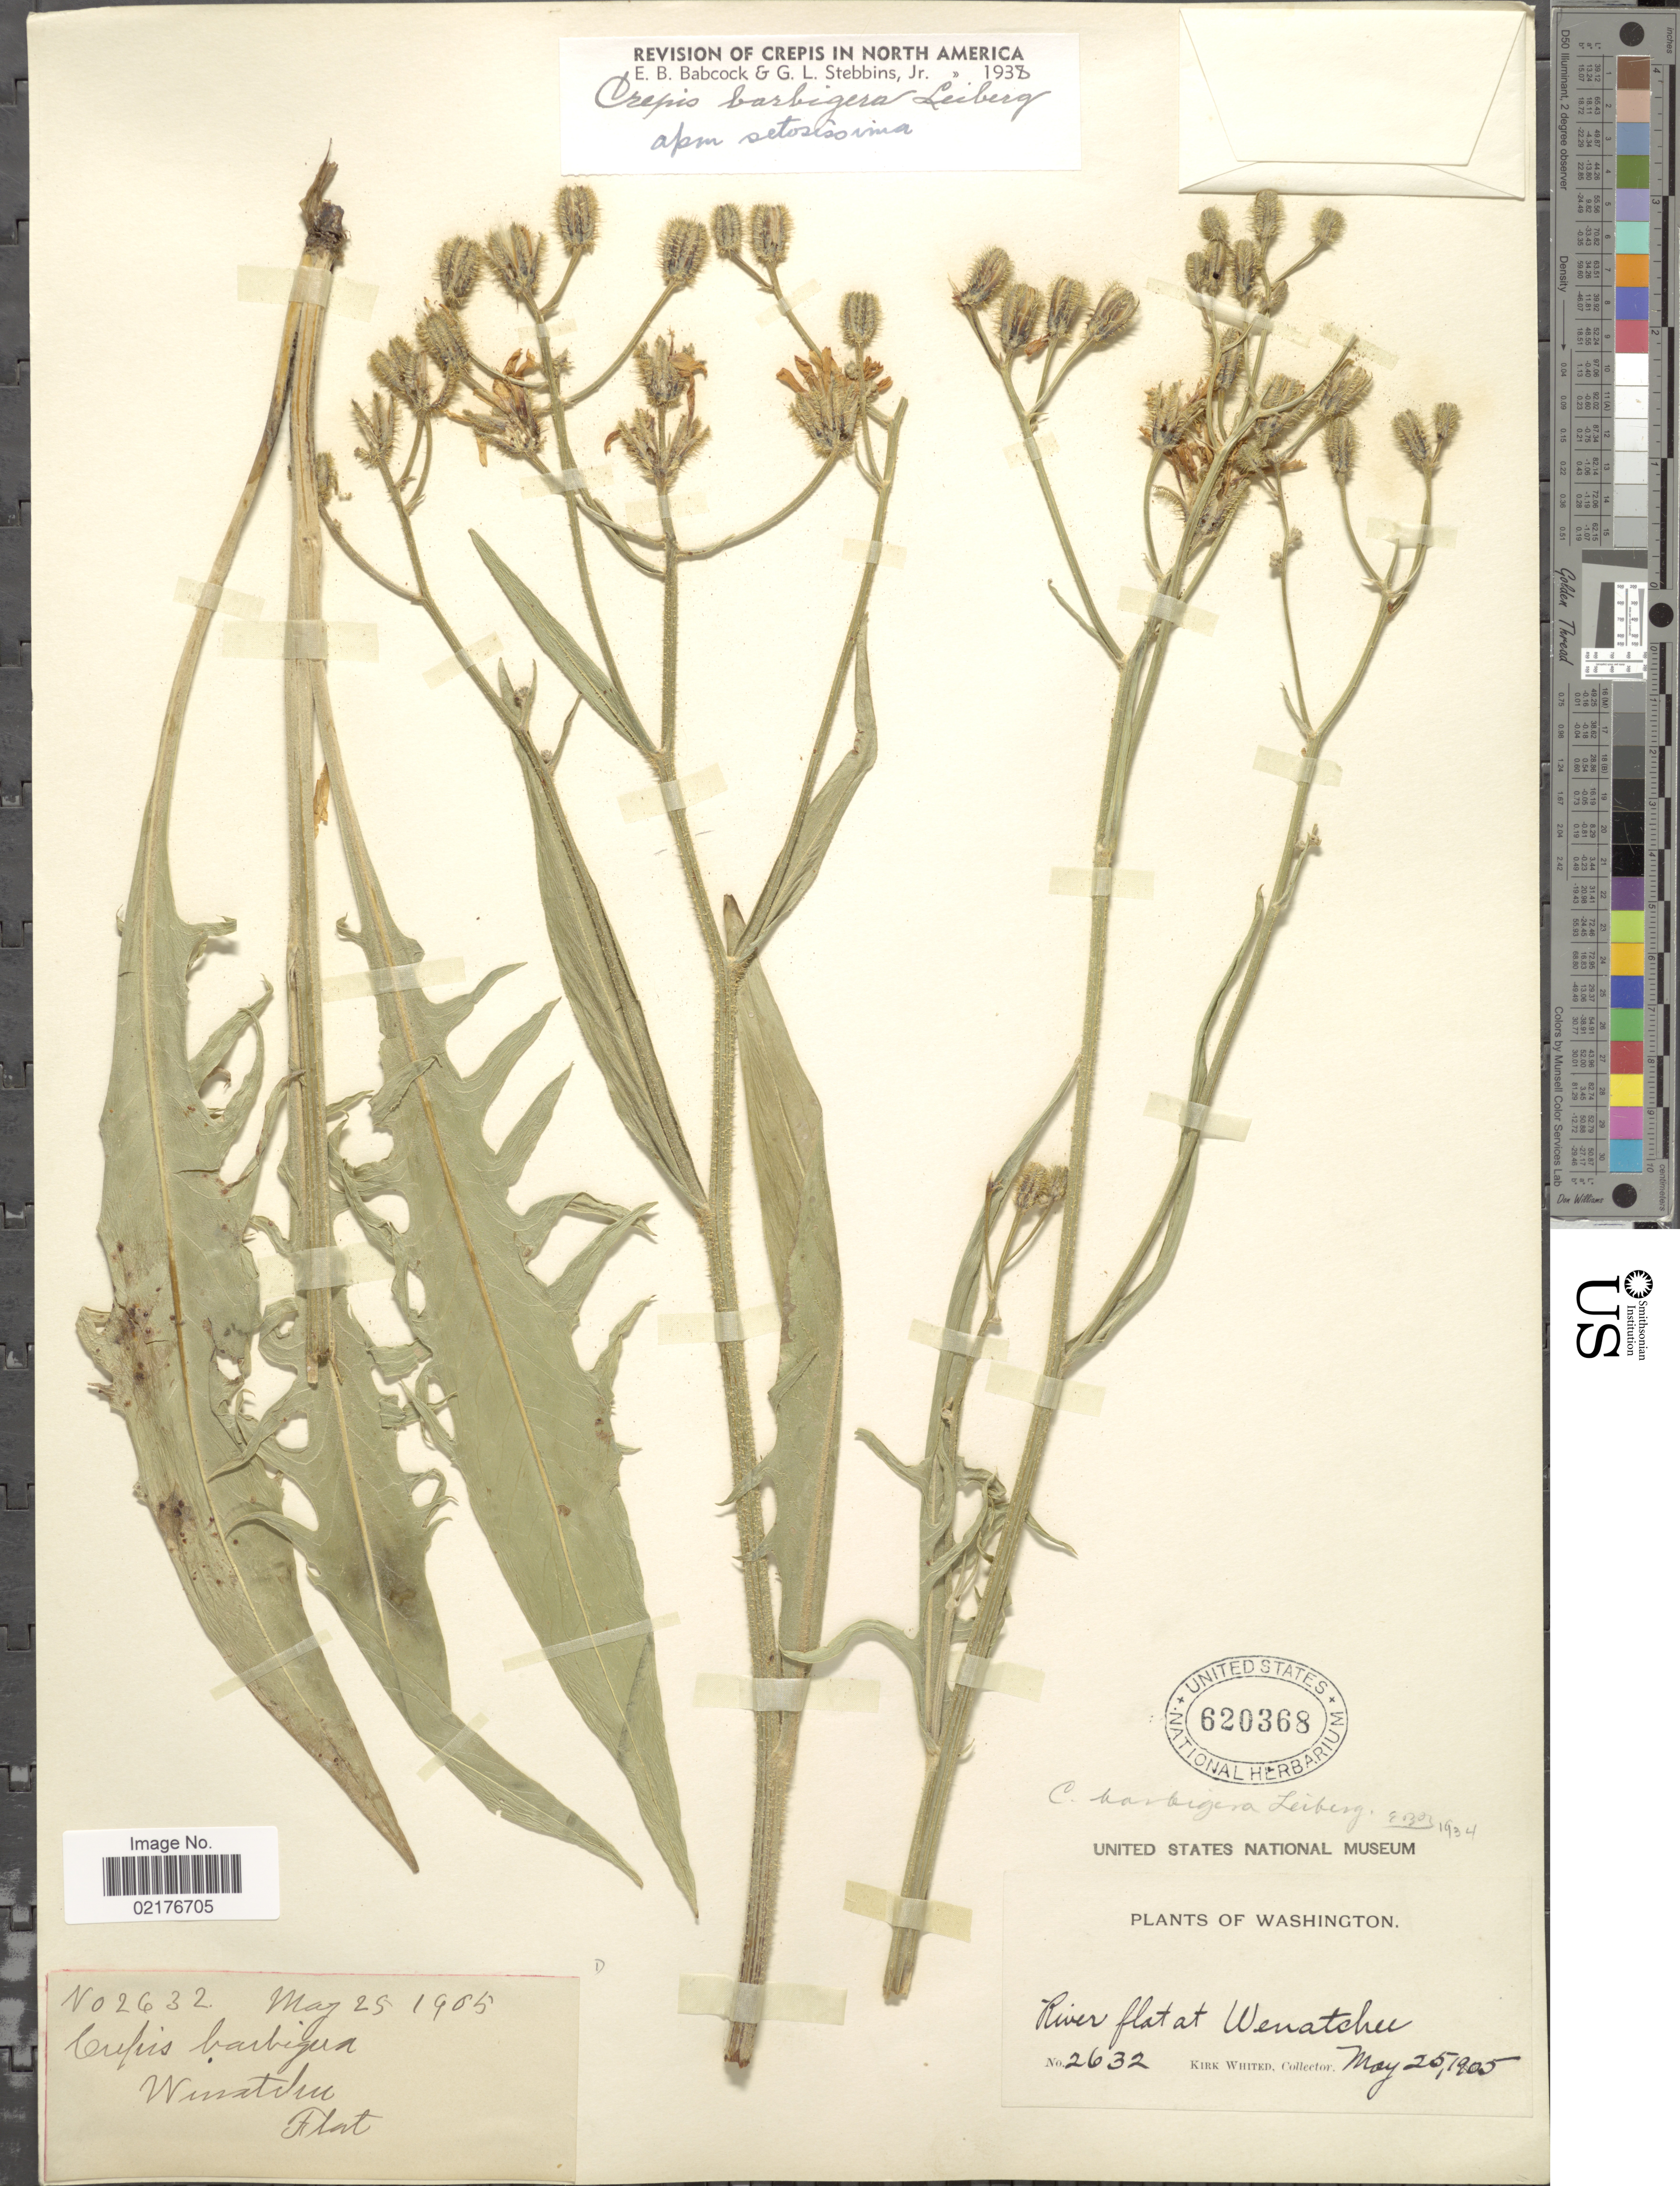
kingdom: Plantae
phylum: Tracheophyta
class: Magnoliopsida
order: Asterales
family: Asteraceae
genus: Crepis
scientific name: Crepis barbigera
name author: Leiberg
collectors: K. Whited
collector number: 2632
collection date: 1905-05-25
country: United States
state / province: Washington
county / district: Chelan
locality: River flat at Wenatchee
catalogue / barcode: US 620368